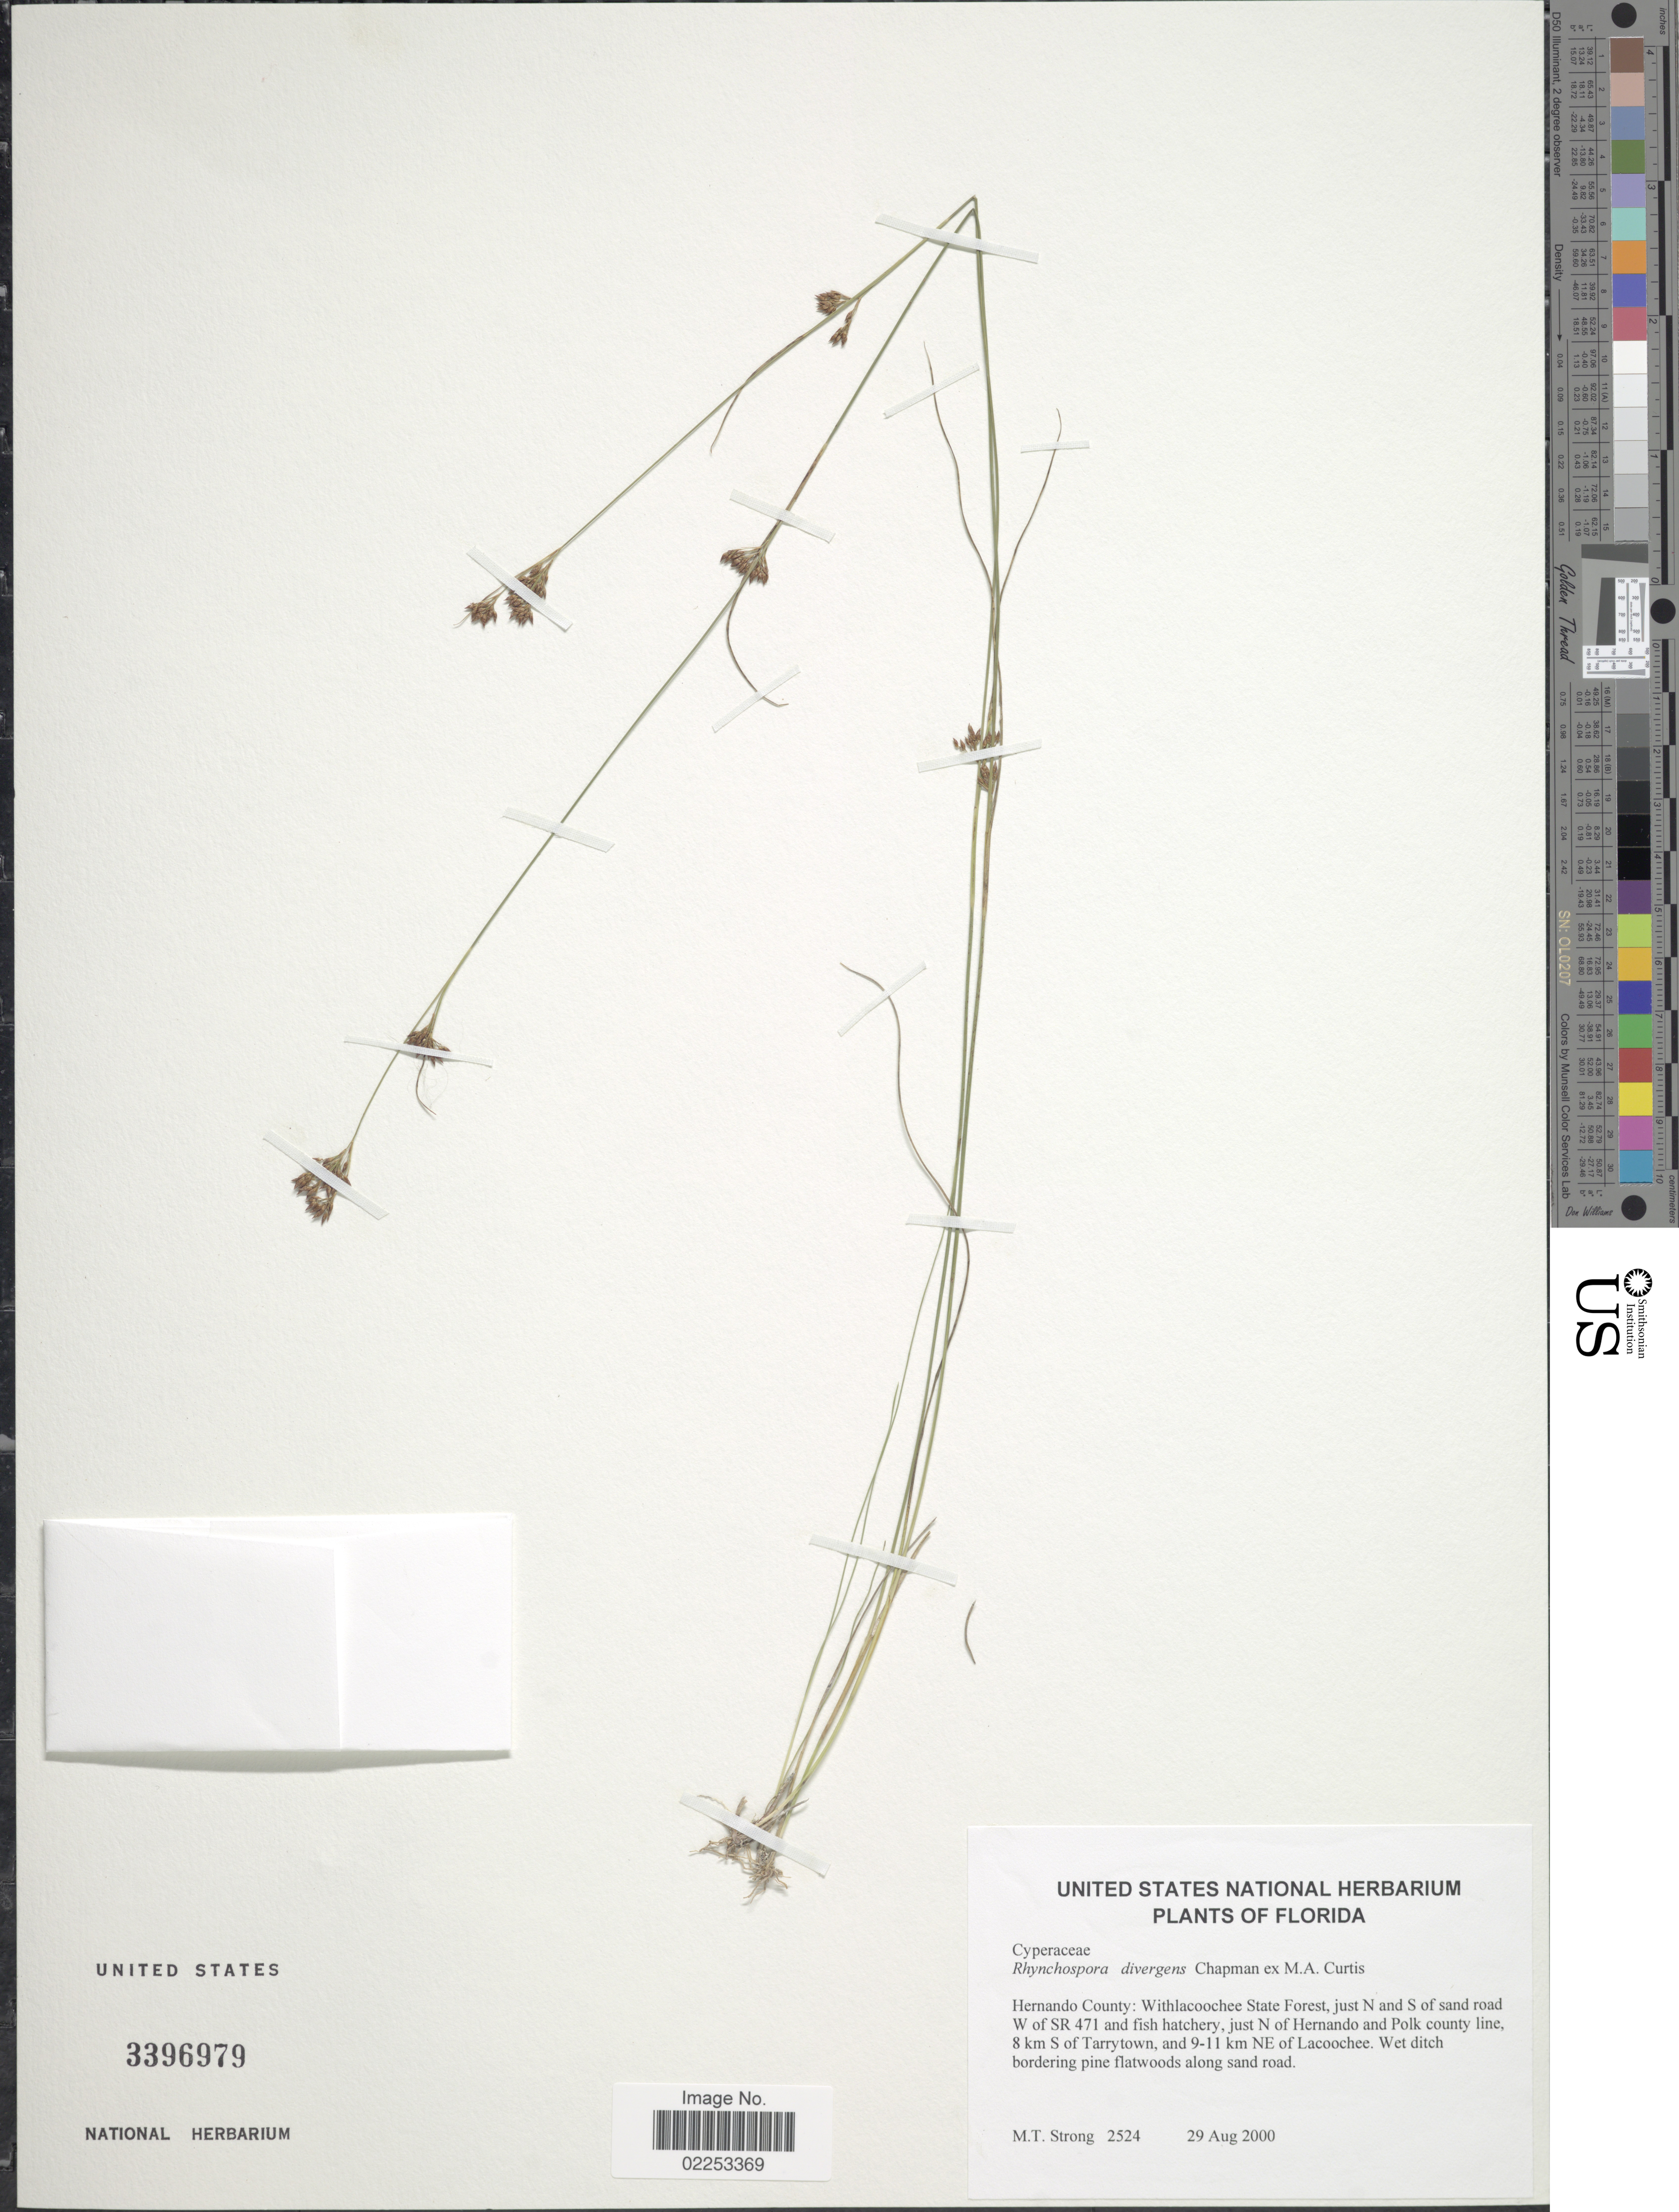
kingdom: Plantae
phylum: Tracheophyta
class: Liliopsida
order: Poales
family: Cyperaceae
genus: Rhynchospora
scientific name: Rhynchospora divergens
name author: Chapm. ex M.A. Curtis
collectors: M. T. Strong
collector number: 2524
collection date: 2000-08-29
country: United States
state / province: Florida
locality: Hernando County: Withlacoochee State Forest, just N and S of sand road W of SR 471 and fish hatchery, just N of Hernando and Polk county line, 8 km S of Tarrytown, and 9-11 km NE of Lacoochee. Wet ditch bordering pine flatwoods along sand road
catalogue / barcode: US 3396979